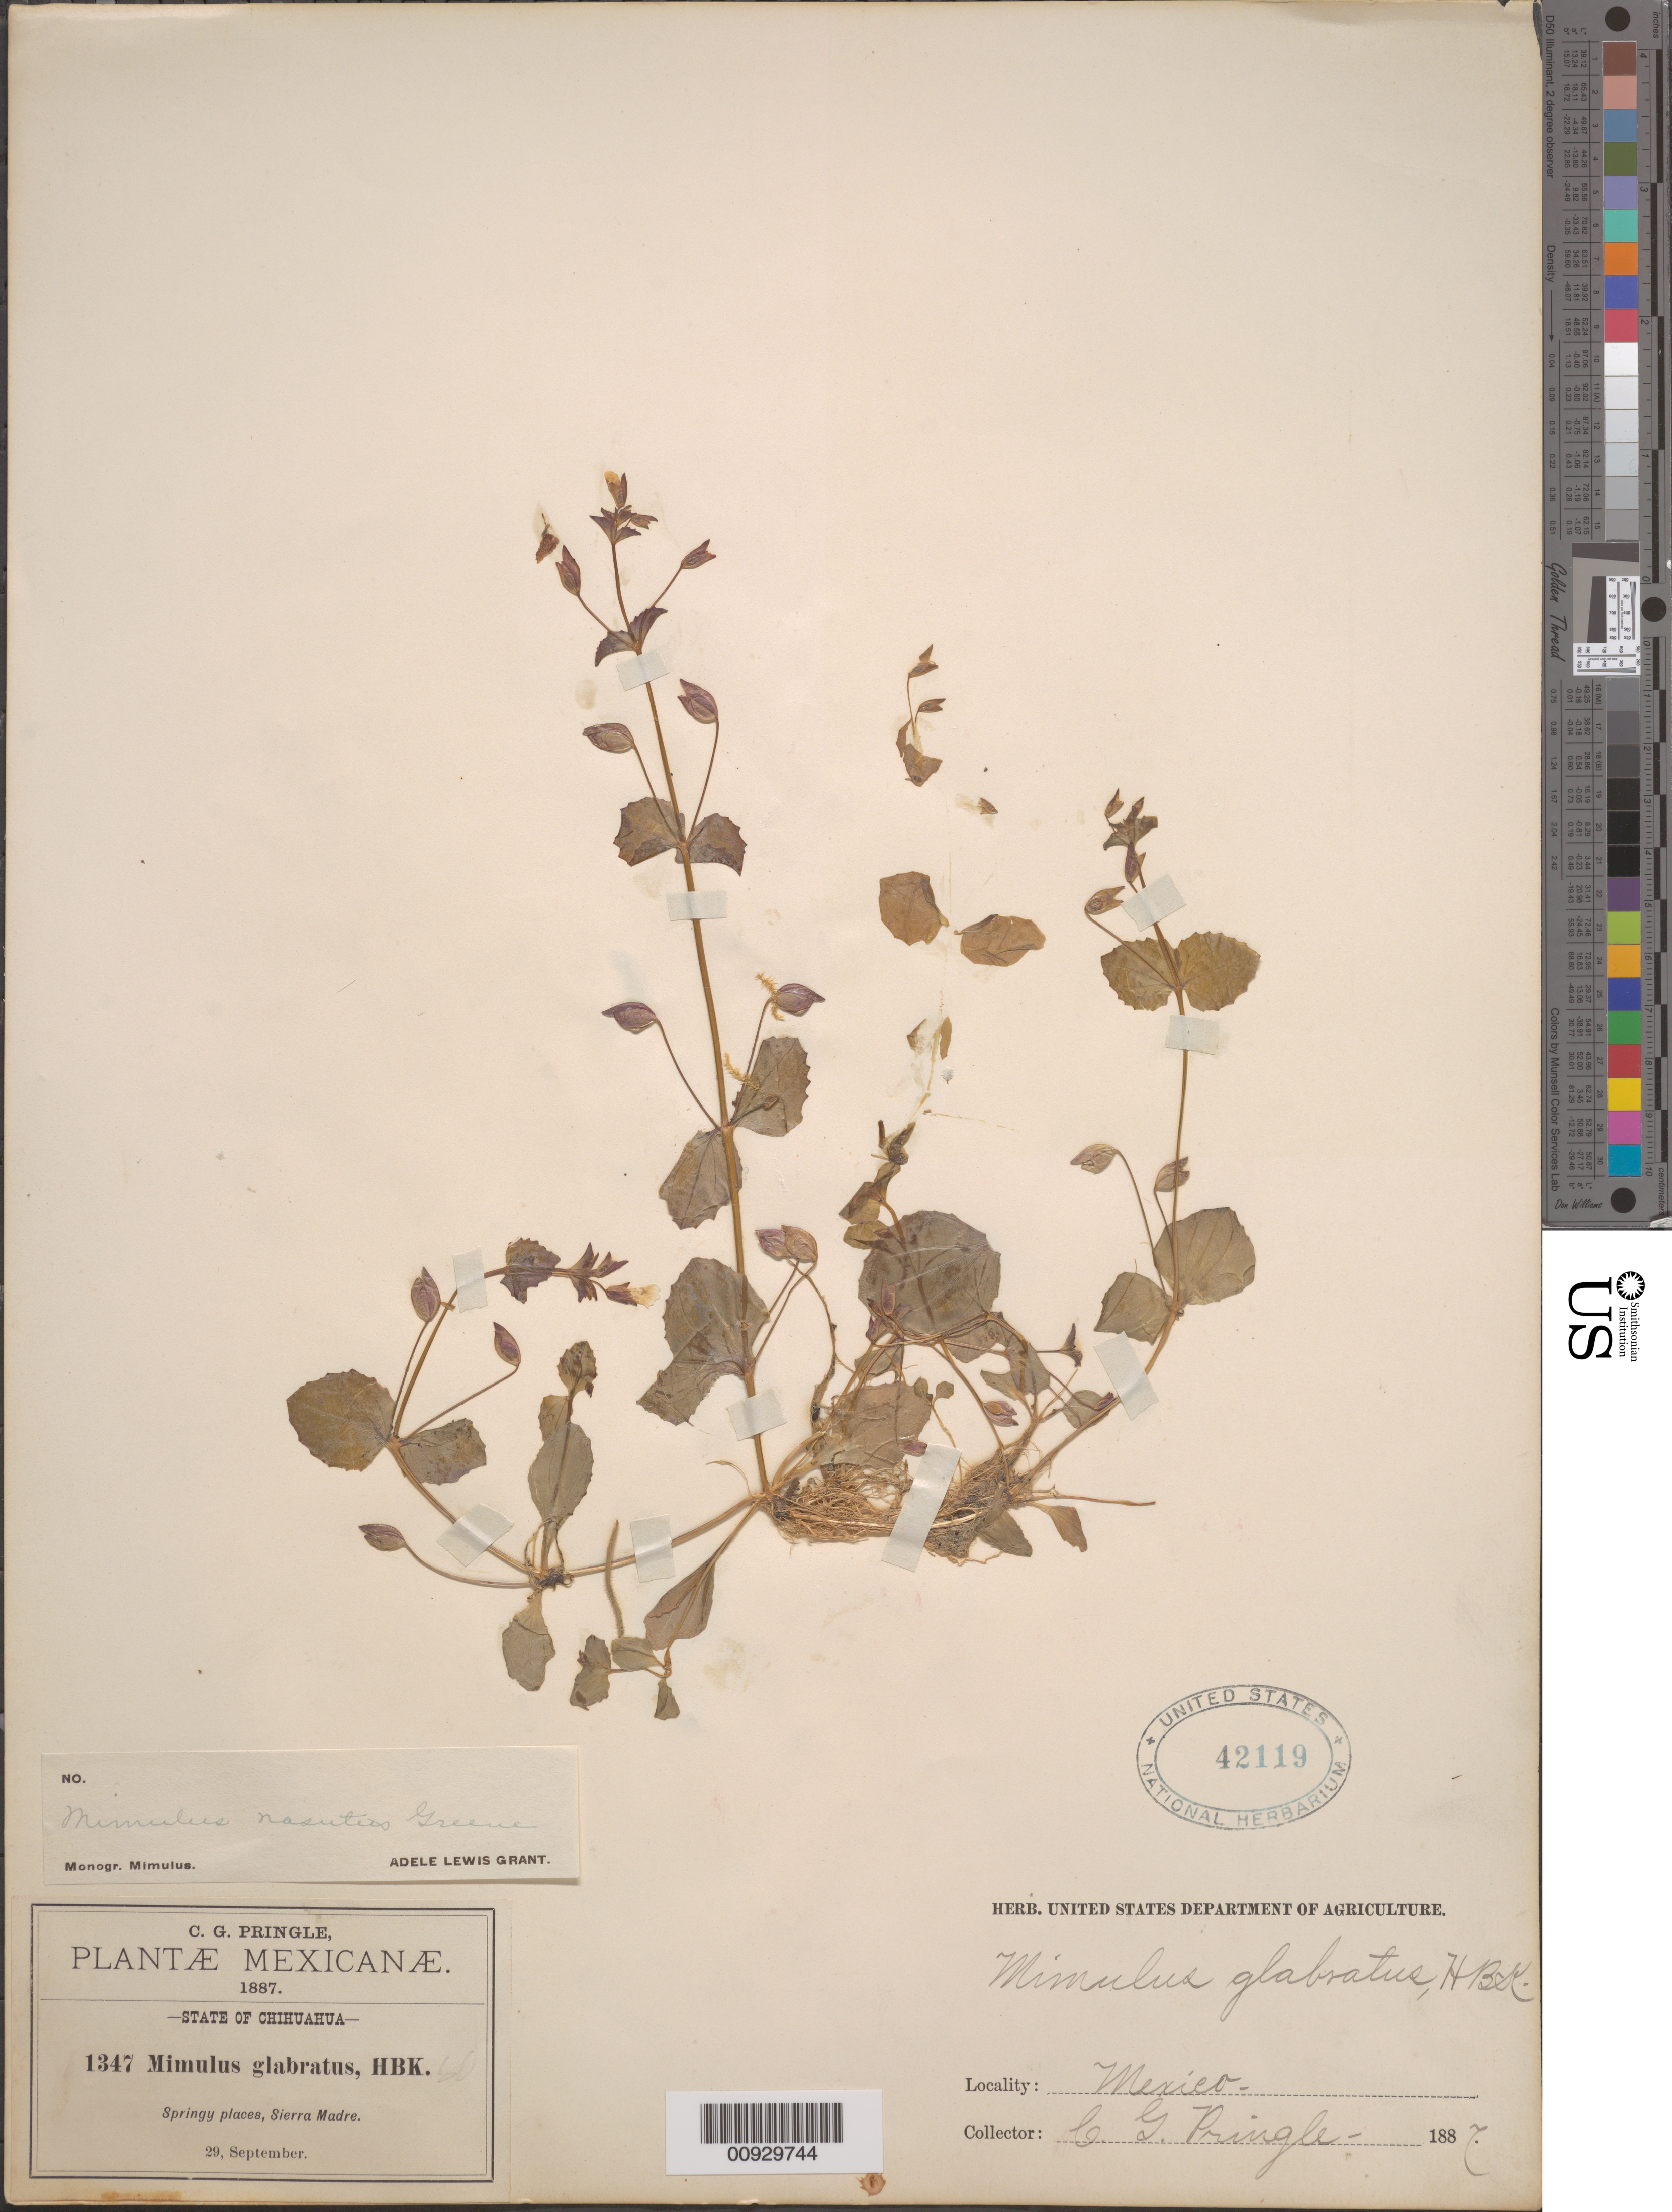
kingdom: Plantae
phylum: Tracheophyta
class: Magnoliopsida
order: Lamiales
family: Phrymaceae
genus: Mimulus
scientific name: Mimulus nasutus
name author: Greene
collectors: C. G. Pringle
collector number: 1347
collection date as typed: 29 Sep 1887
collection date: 1887-09-29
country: Mexico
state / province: Chihuahua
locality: Sierra Madre.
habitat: Springy places.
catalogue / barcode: US 42119